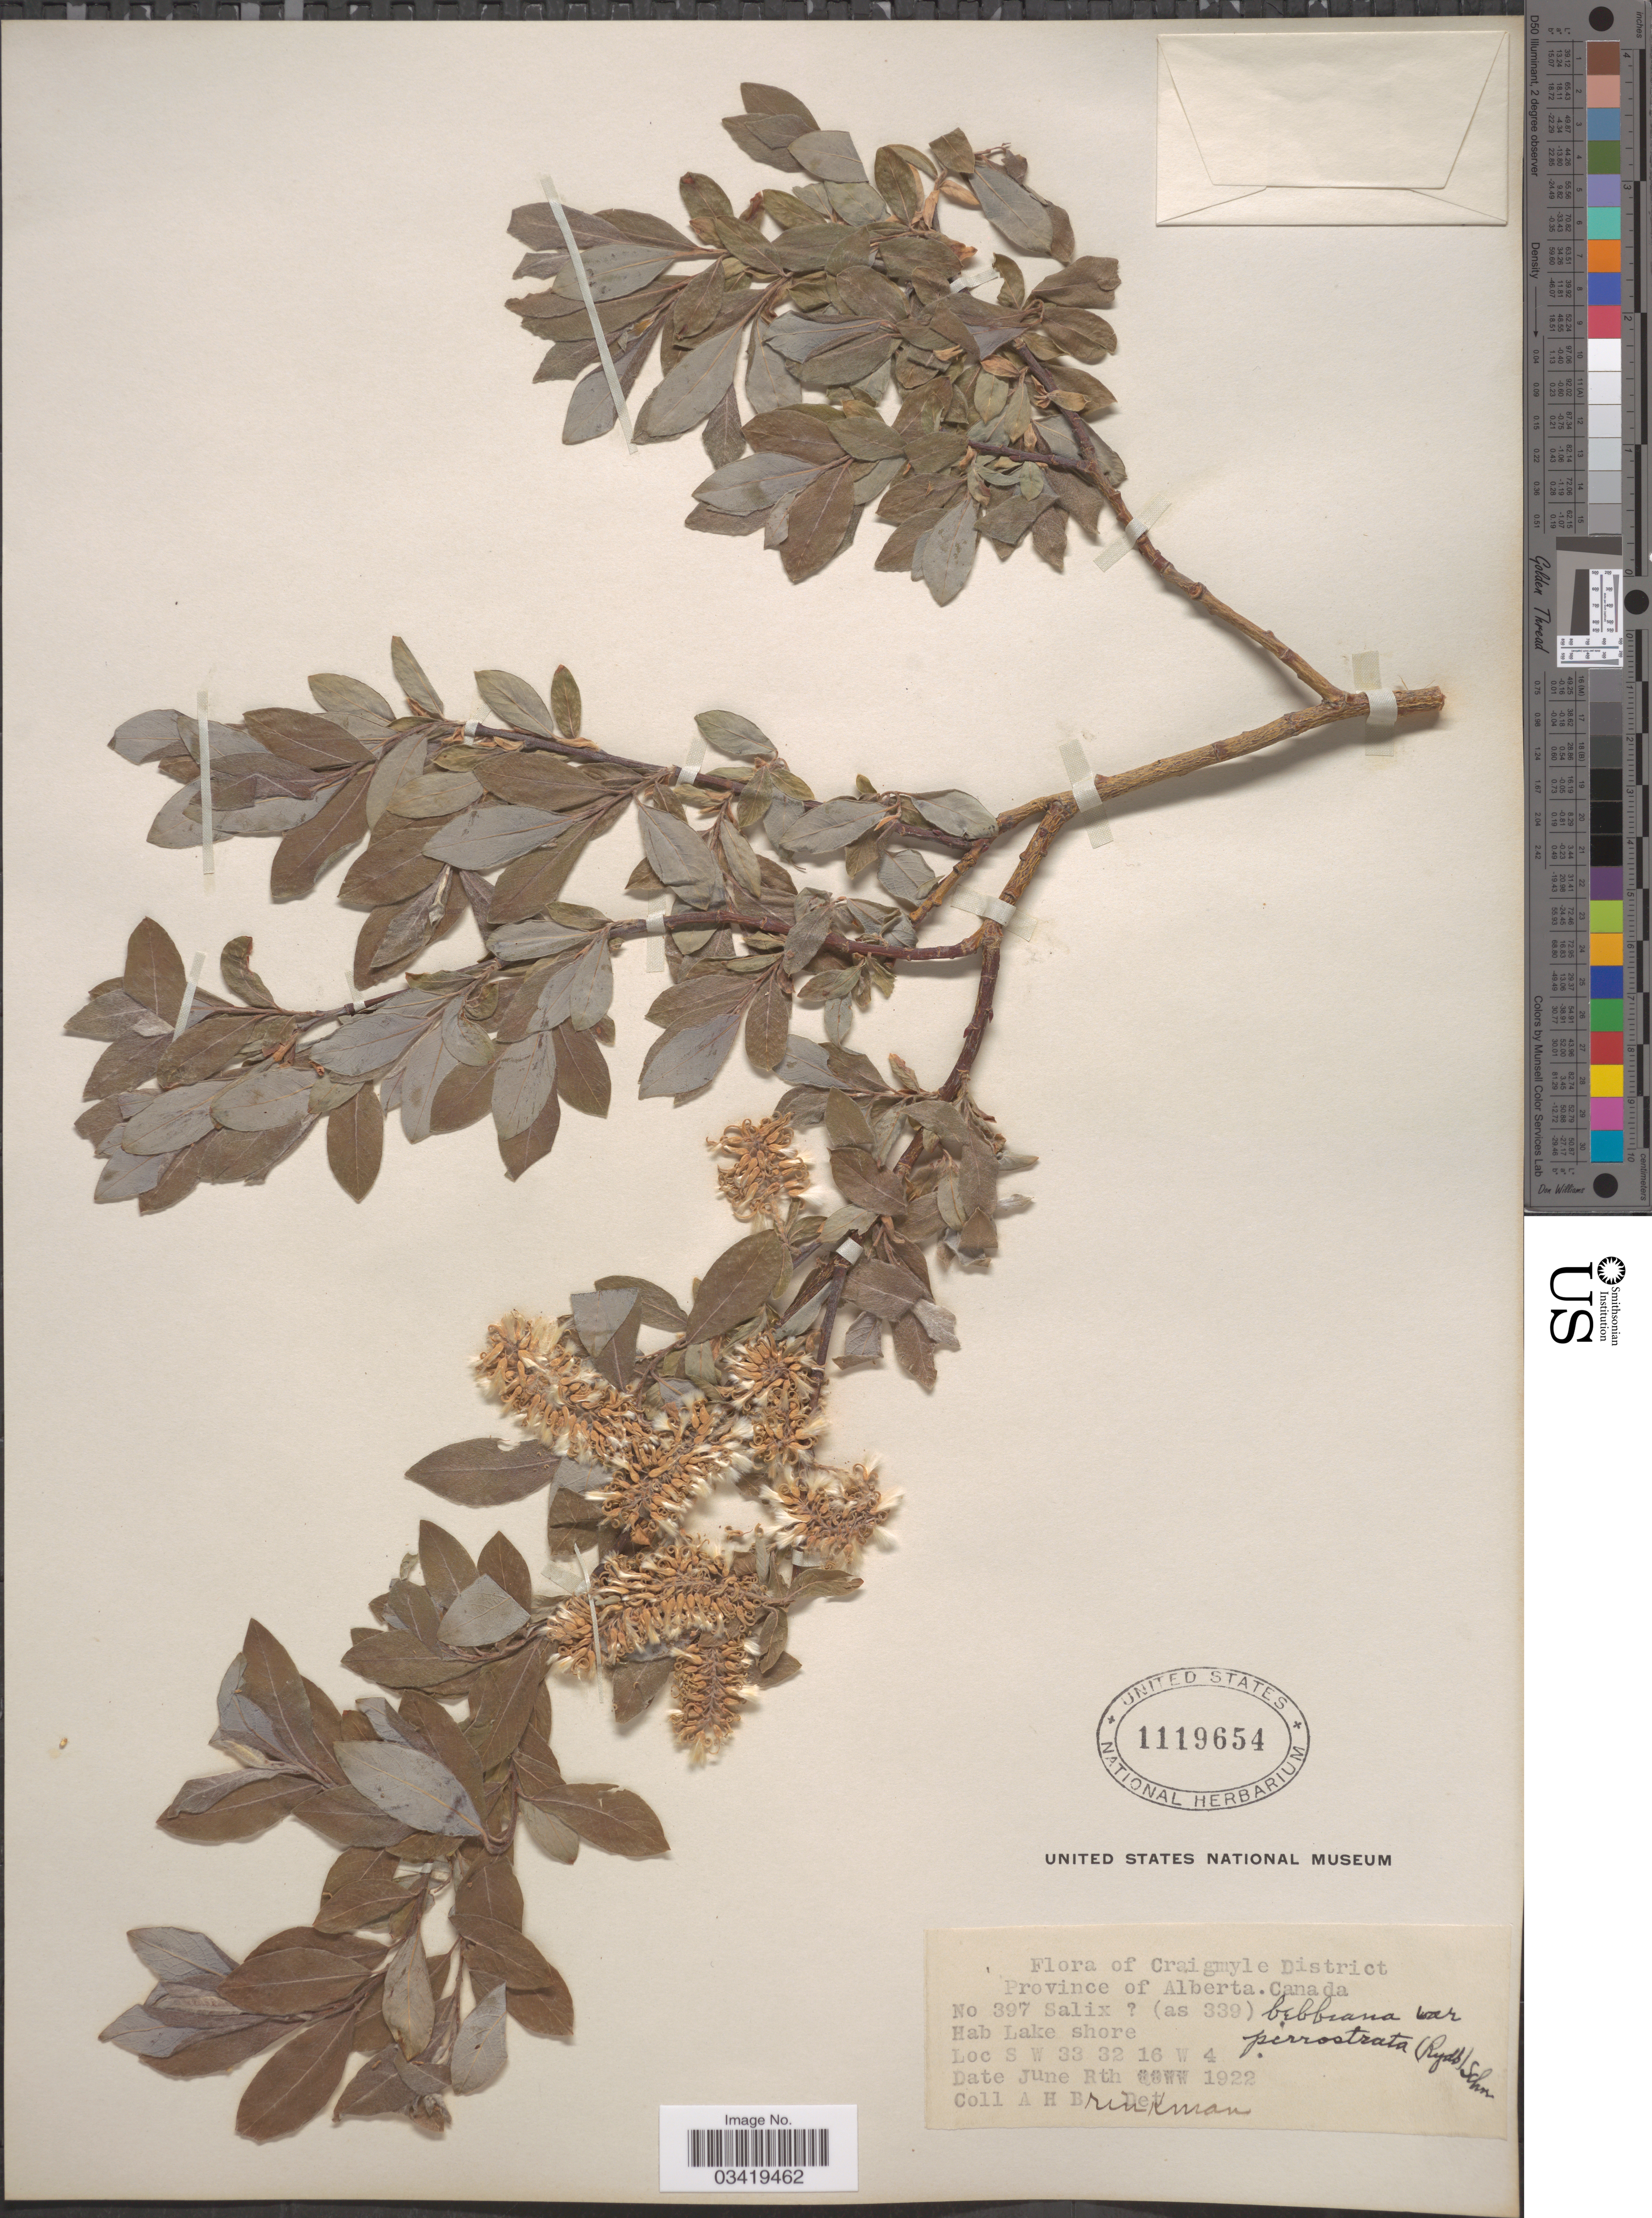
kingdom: Plantae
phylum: Tracheophyta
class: Magnoliopsida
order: Malpighiales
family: Salicaceae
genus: Salix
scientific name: Salix bebbiana var. perrostrata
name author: Sarg.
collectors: A. Brinkman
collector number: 397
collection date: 1922-06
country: Canada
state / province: Alberta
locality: Craigmyle District. Lake shore.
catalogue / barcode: US 1119654